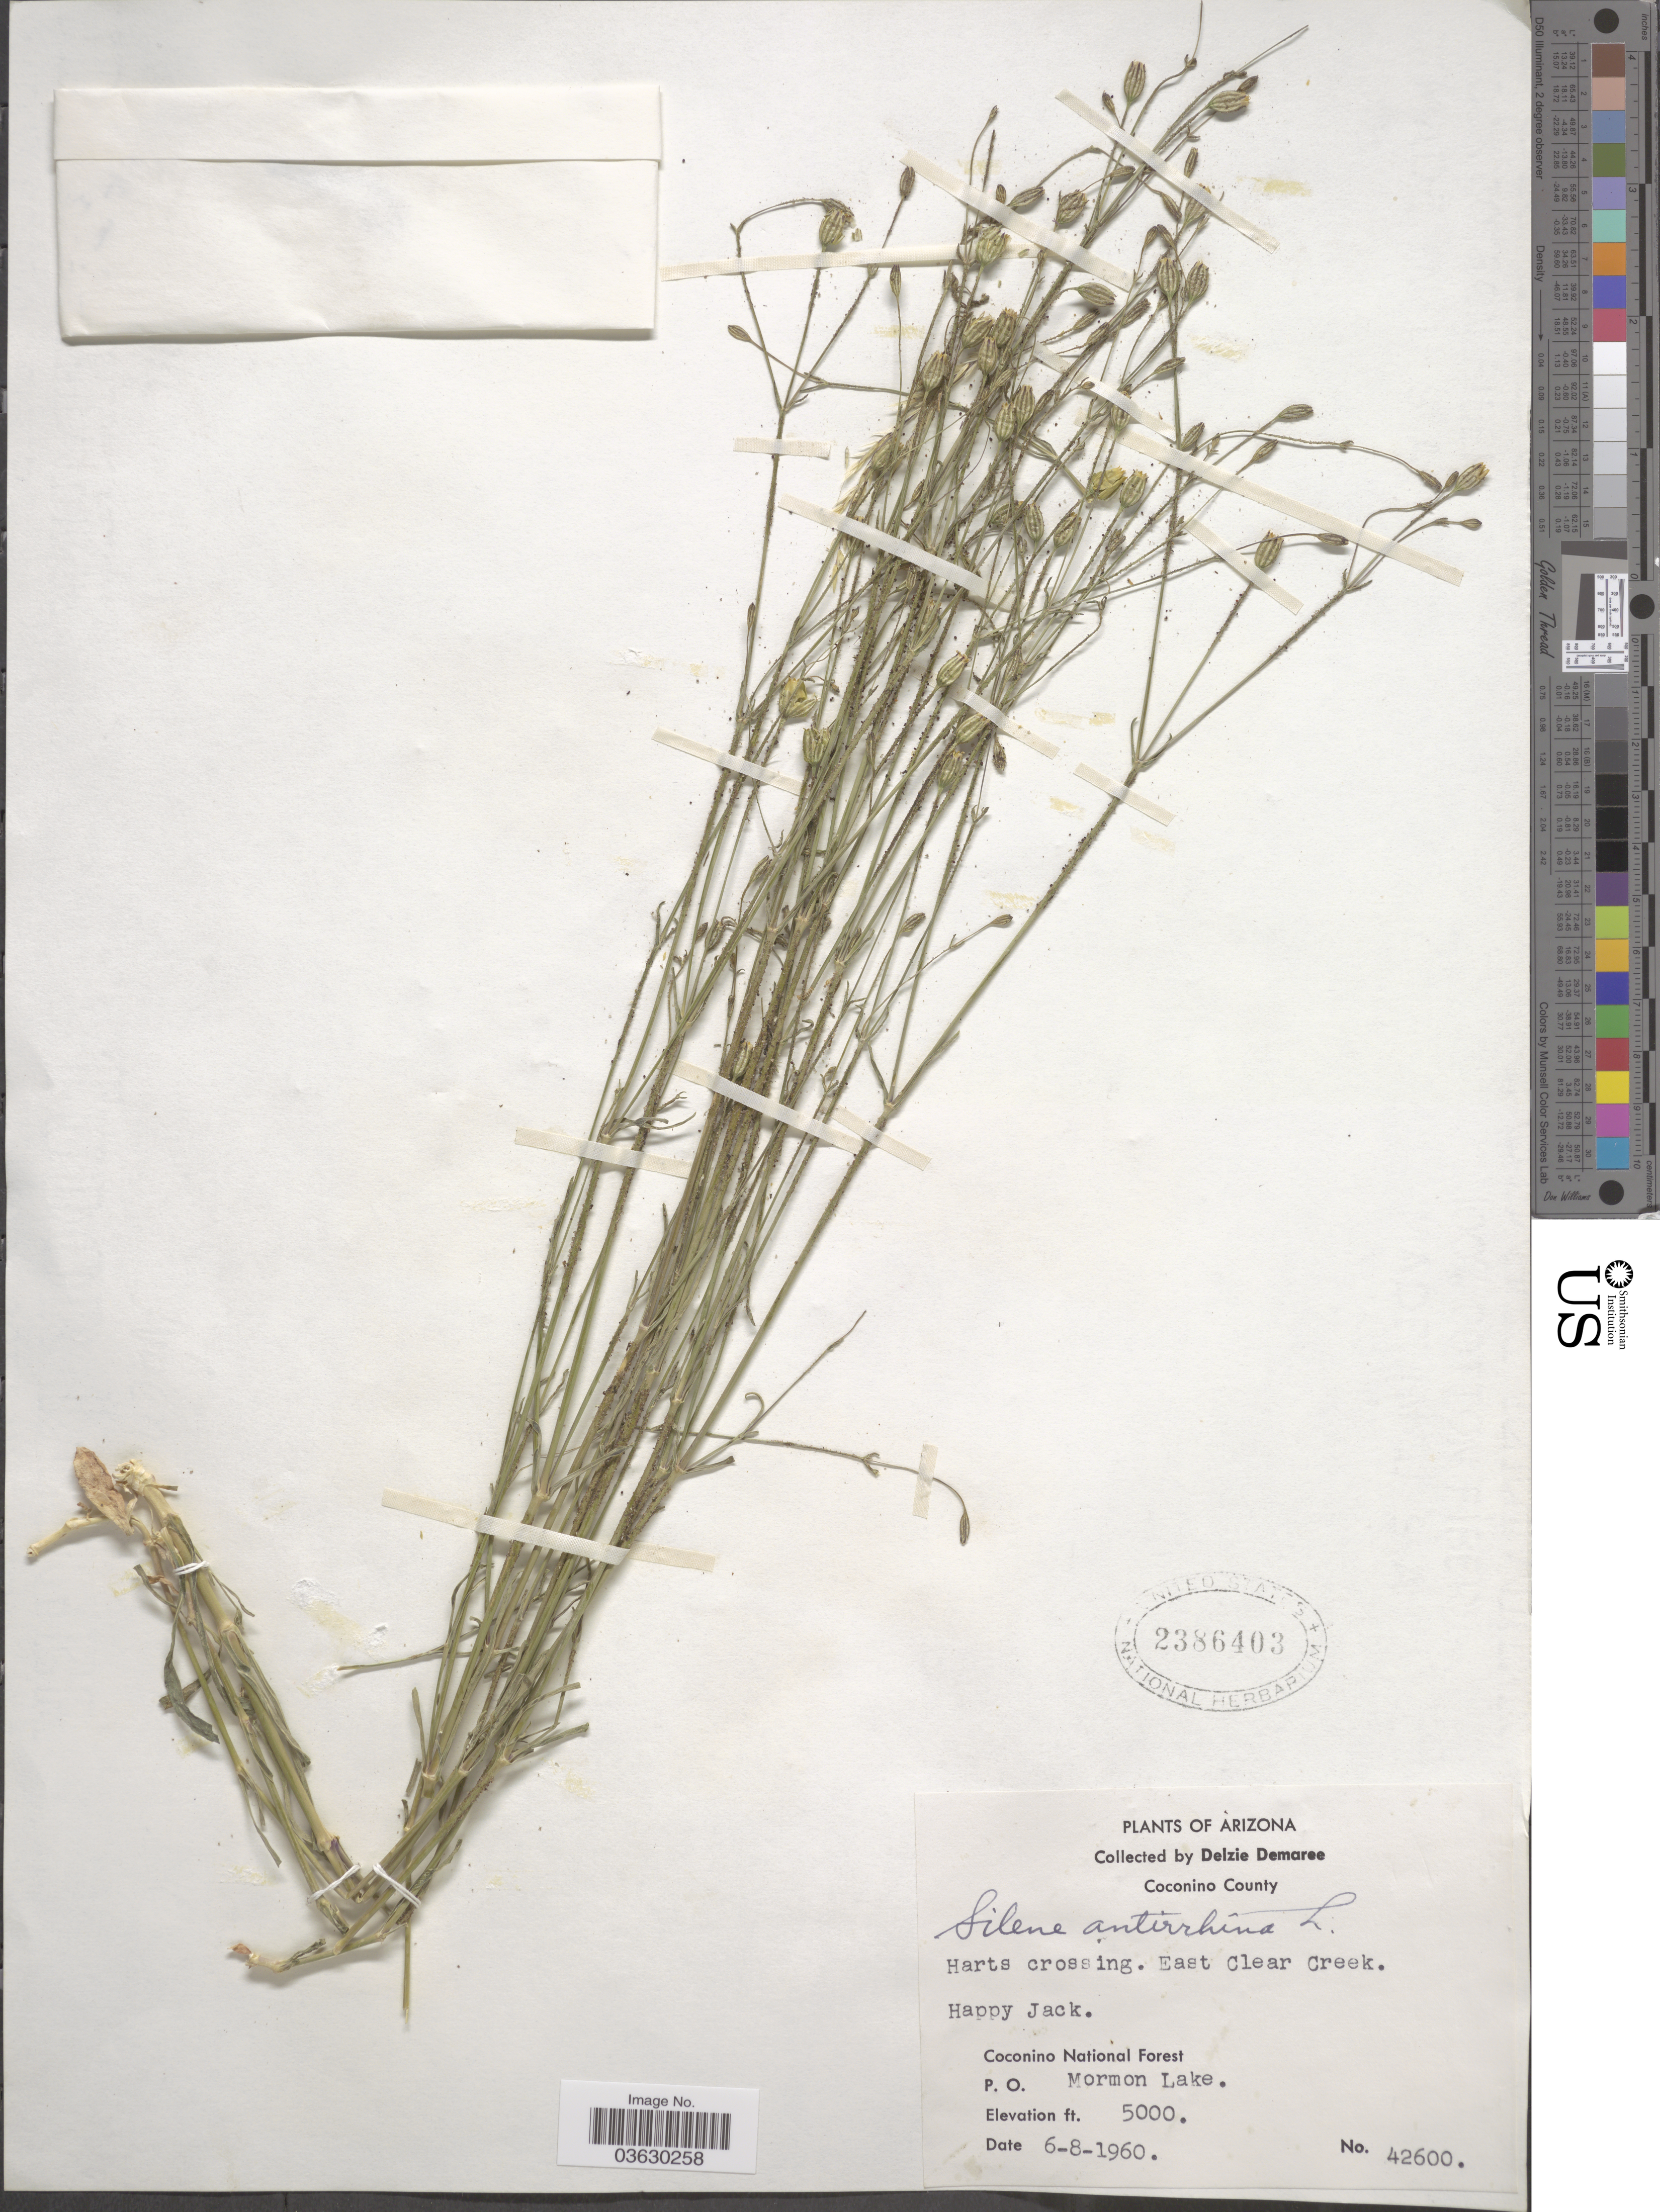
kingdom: Plantae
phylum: Tracheophyta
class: Magnoliopsida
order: Caryophyllales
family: Caryophyllaceae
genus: Silene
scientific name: Silene antirrhina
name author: L.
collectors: D. Demaree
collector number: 42600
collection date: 1960-06-08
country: United States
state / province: Arizona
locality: Coconino County. Harts crossing. East Clear Creek. Happy Jack. Coconino National Forest. P. O. Mormon Lake.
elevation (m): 1524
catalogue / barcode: US 2386403